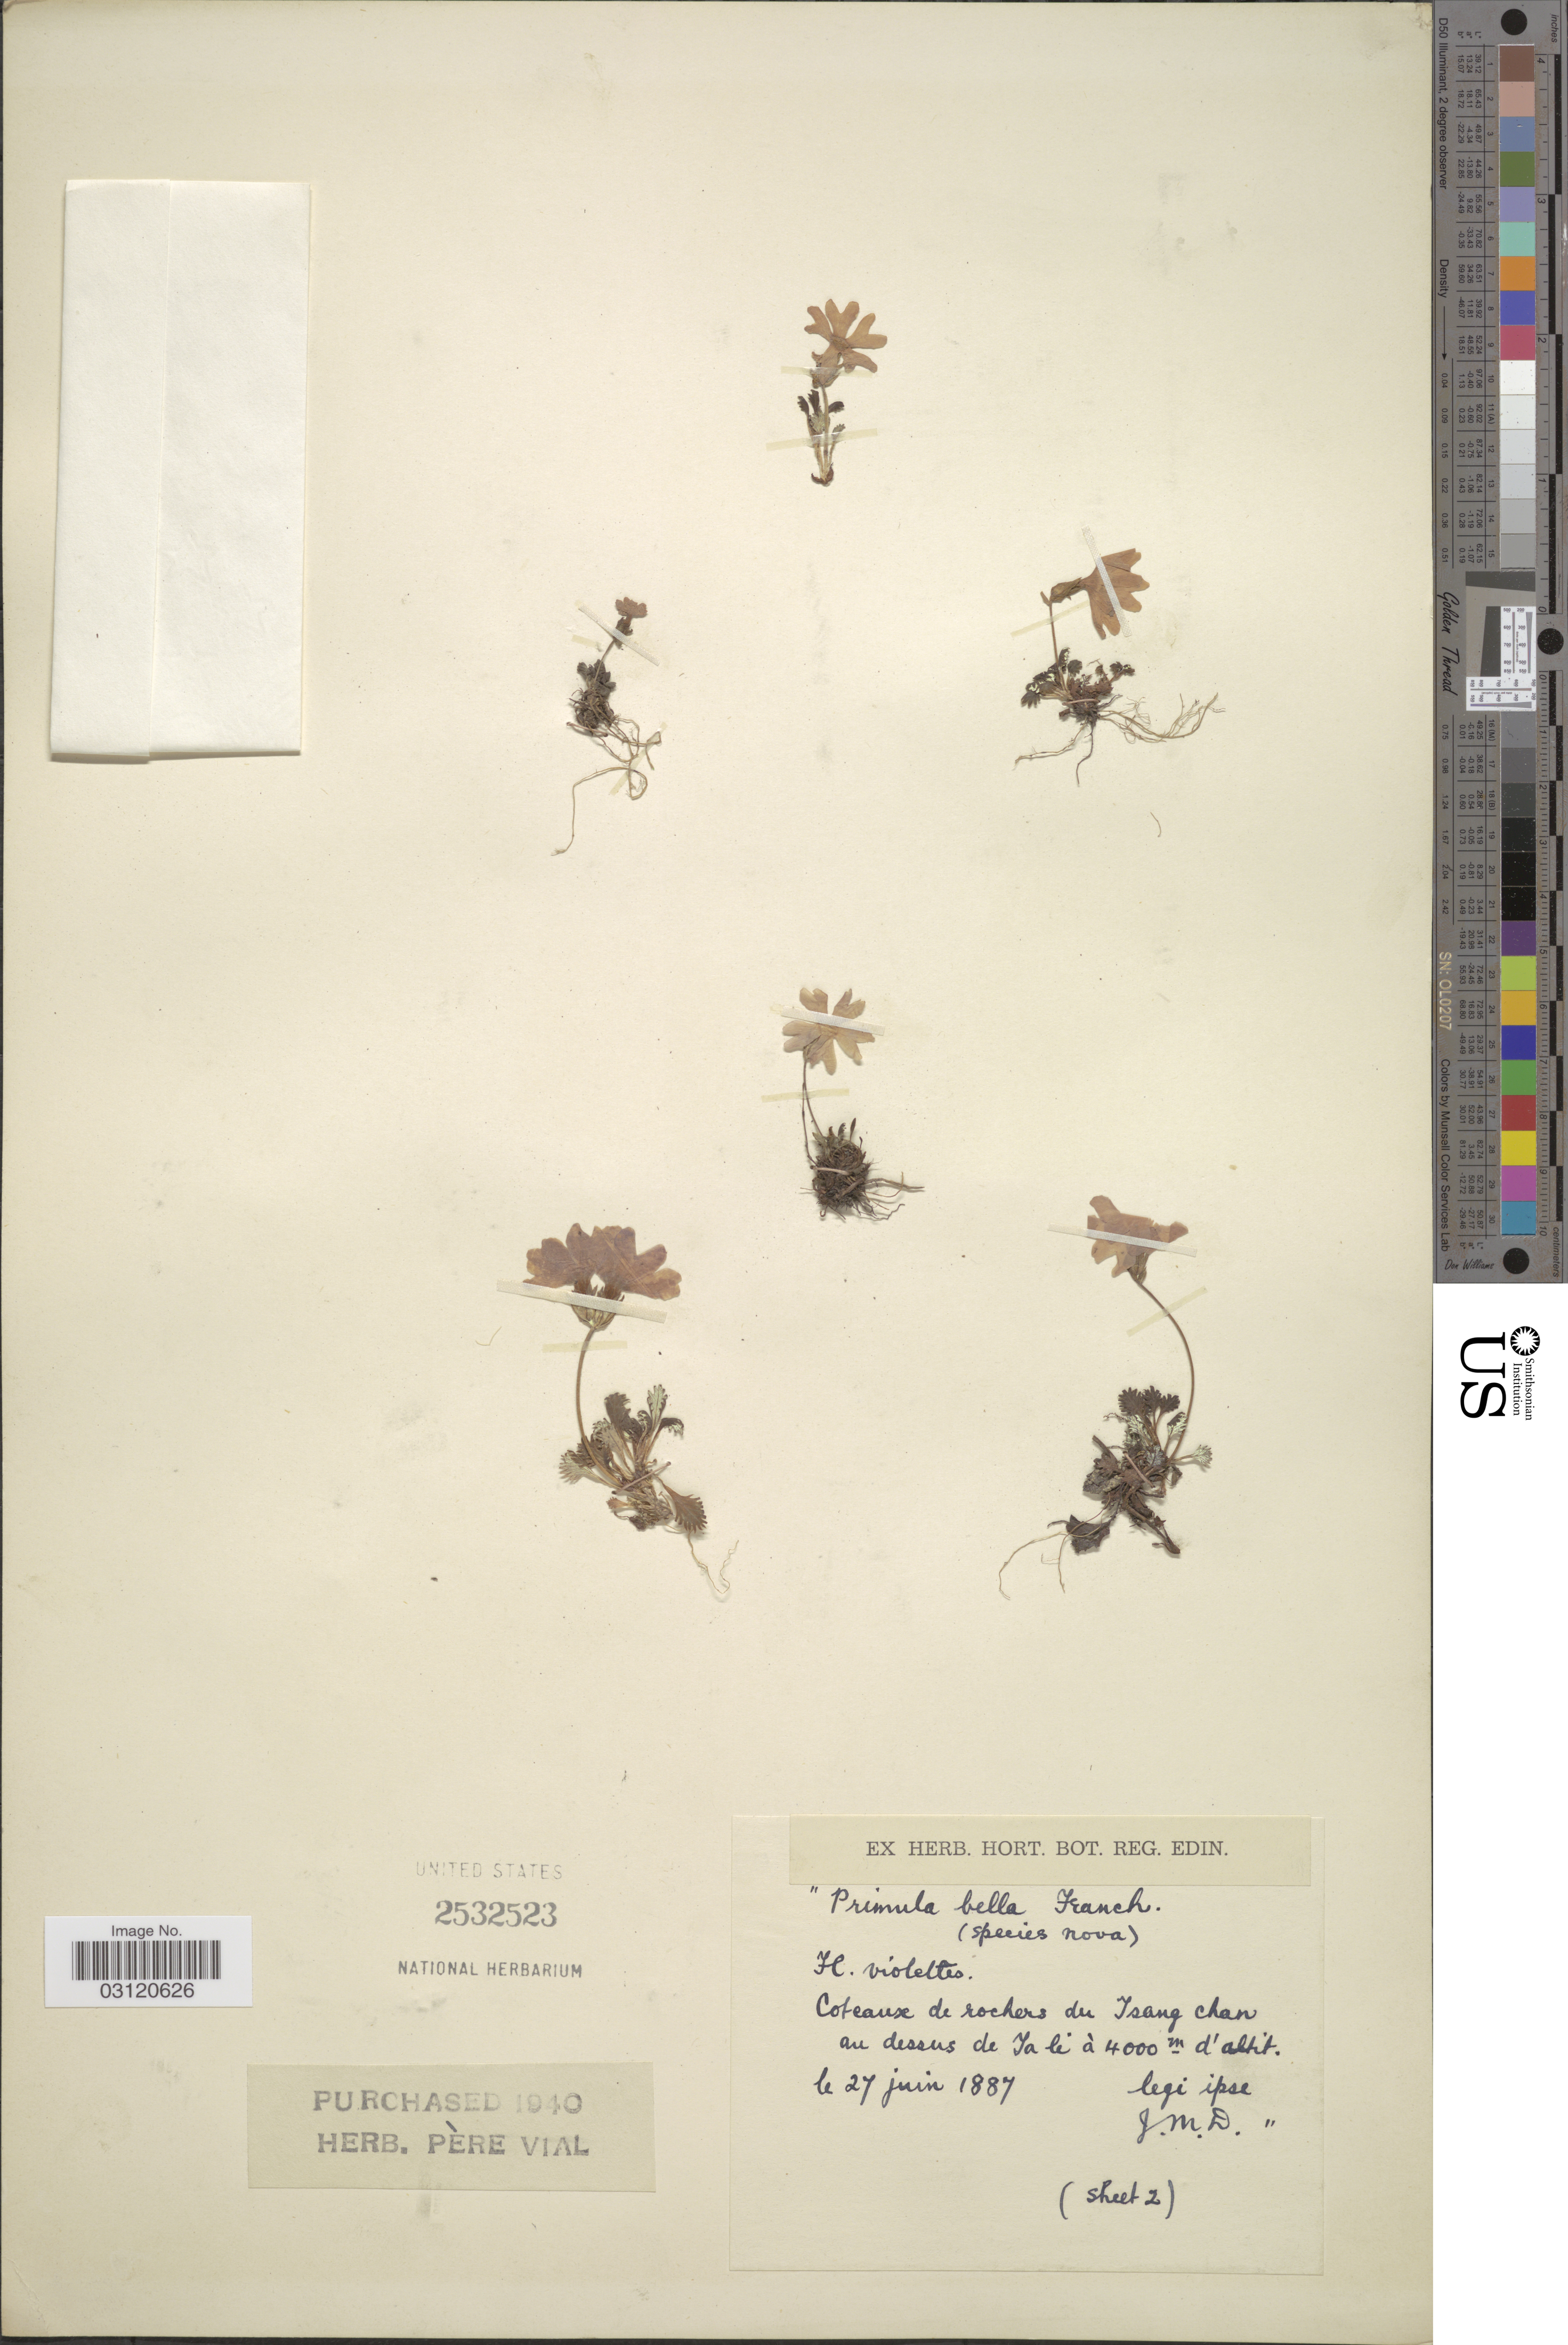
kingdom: Plantae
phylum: Tracheophyta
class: Magnoliopsida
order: Ericales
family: Primulaceae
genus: Primula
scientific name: Primula bella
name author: Franch.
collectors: J. M. D.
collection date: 1887-06-27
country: China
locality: Coteaux de rochers du Tsang chan au dessus de Tali.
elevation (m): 4000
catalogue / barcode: US 2532523